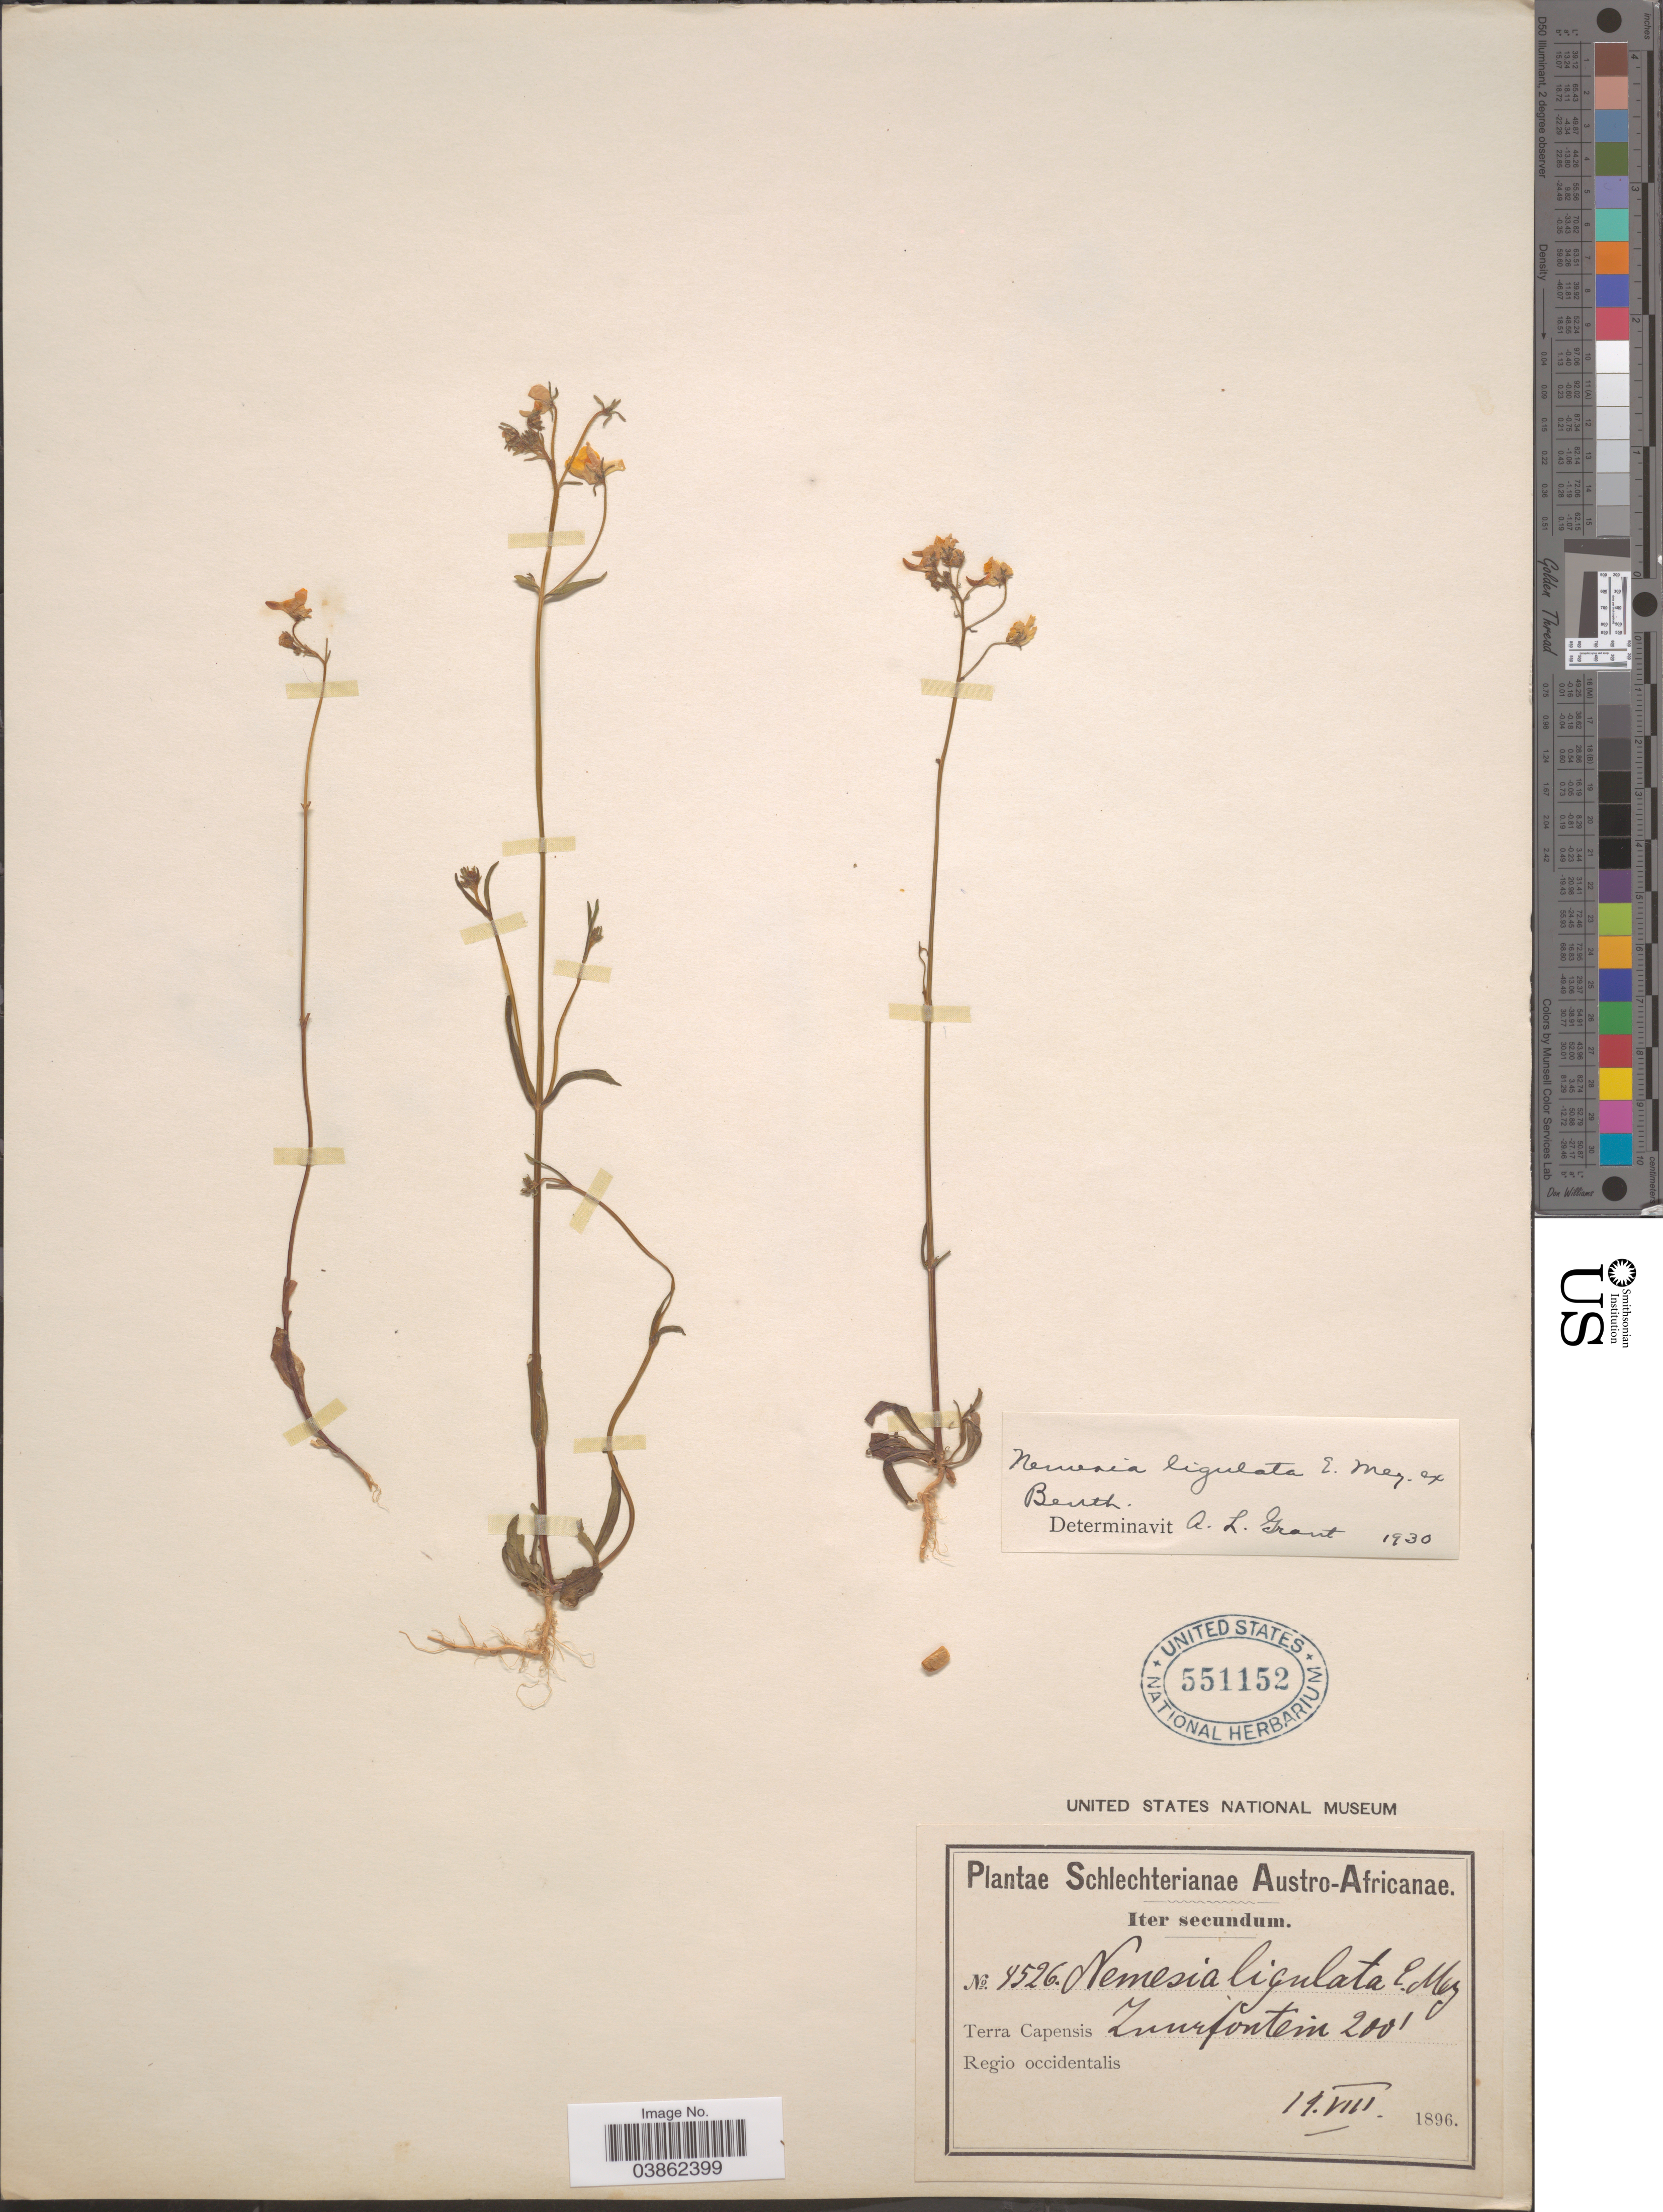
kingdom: Plantae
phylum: Tracheophyta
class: Magnoliopsida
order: Lamiales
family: Scrophulariaceae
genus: Nemesia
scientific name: Nemesia ligulata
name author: E. Mey. ex Benth.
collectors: Schlechter, --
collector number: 4526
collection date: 1896-08-19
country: South Africa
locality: Austro-Africanae. Terra Capensis Zuurfontein. Regio occidentalis.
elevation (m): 61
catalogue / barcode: US 551152